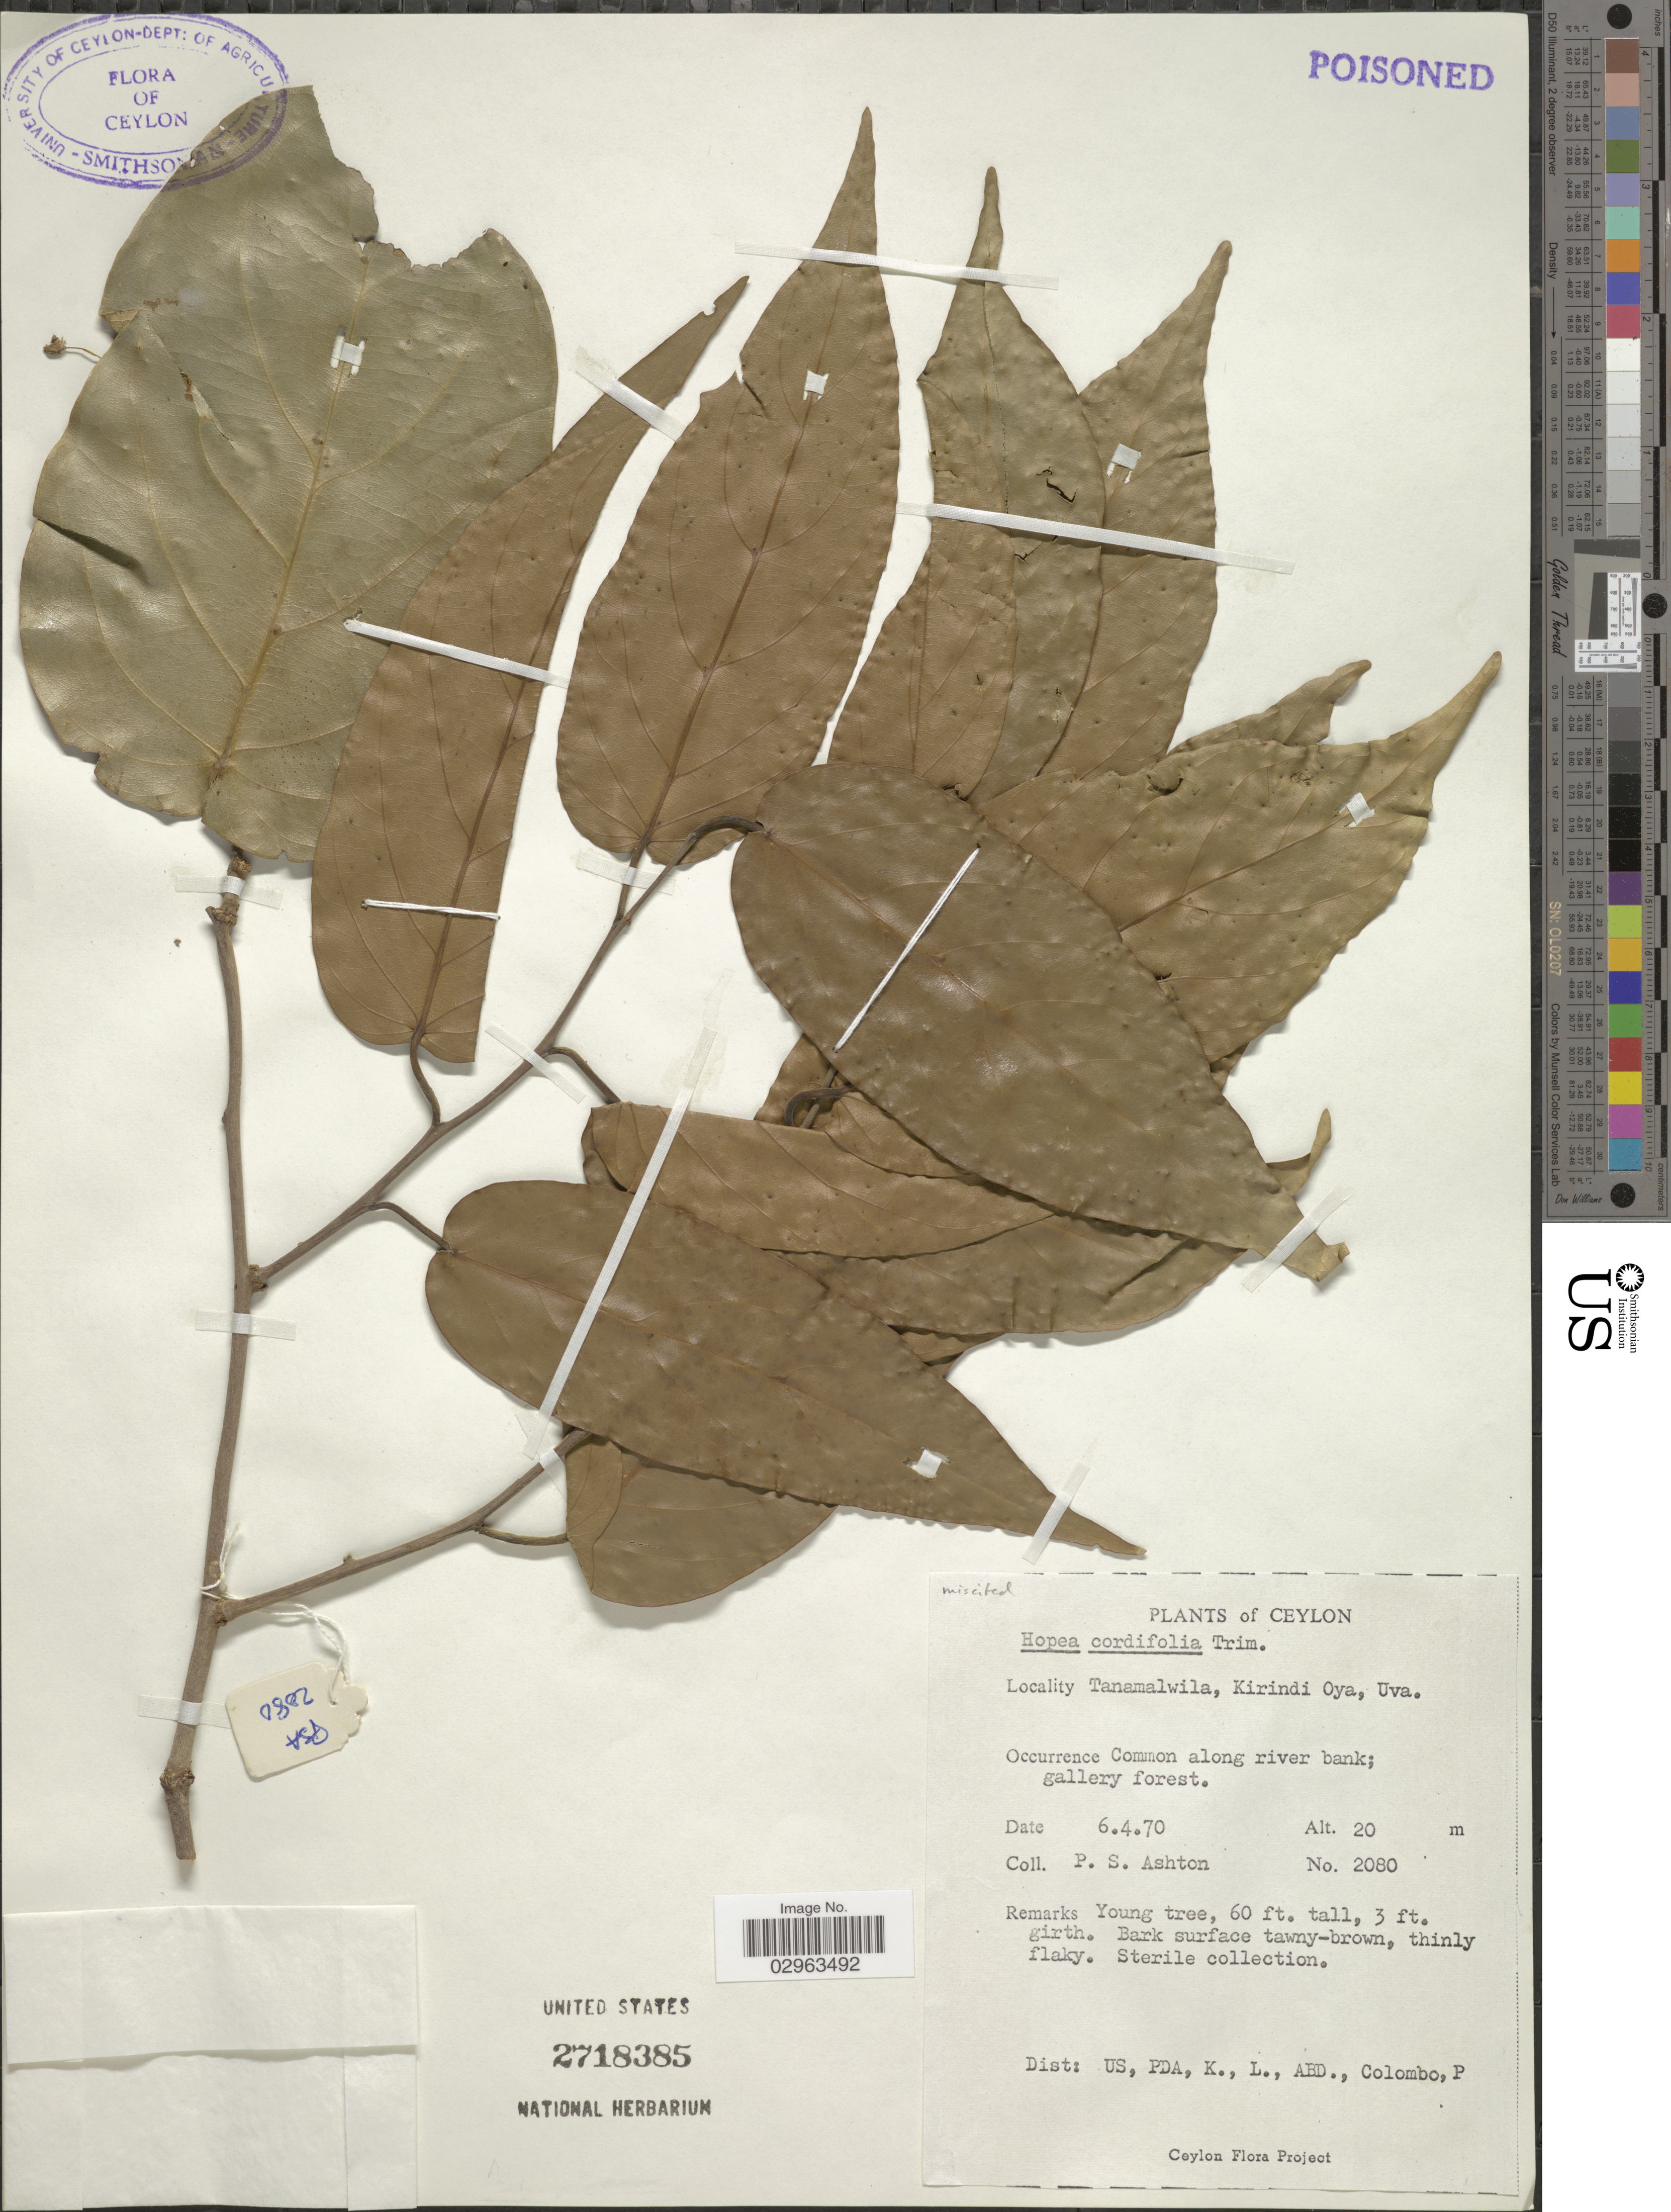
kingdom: Plantae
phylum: Tracheophyta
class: Magnoliopsida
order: Malvales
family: Dipterocarpaceae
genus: Hopea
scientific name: Hopea cordifolia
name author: Trimen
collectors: P. S. Ashton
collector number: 2080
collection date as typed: Transcribed d/m/y: 6/4/70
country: Sri Lanka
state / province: Uva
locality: Ceylon. Tanamalwila, Kirindi Oya.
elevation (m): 20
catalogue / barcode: US 2718385